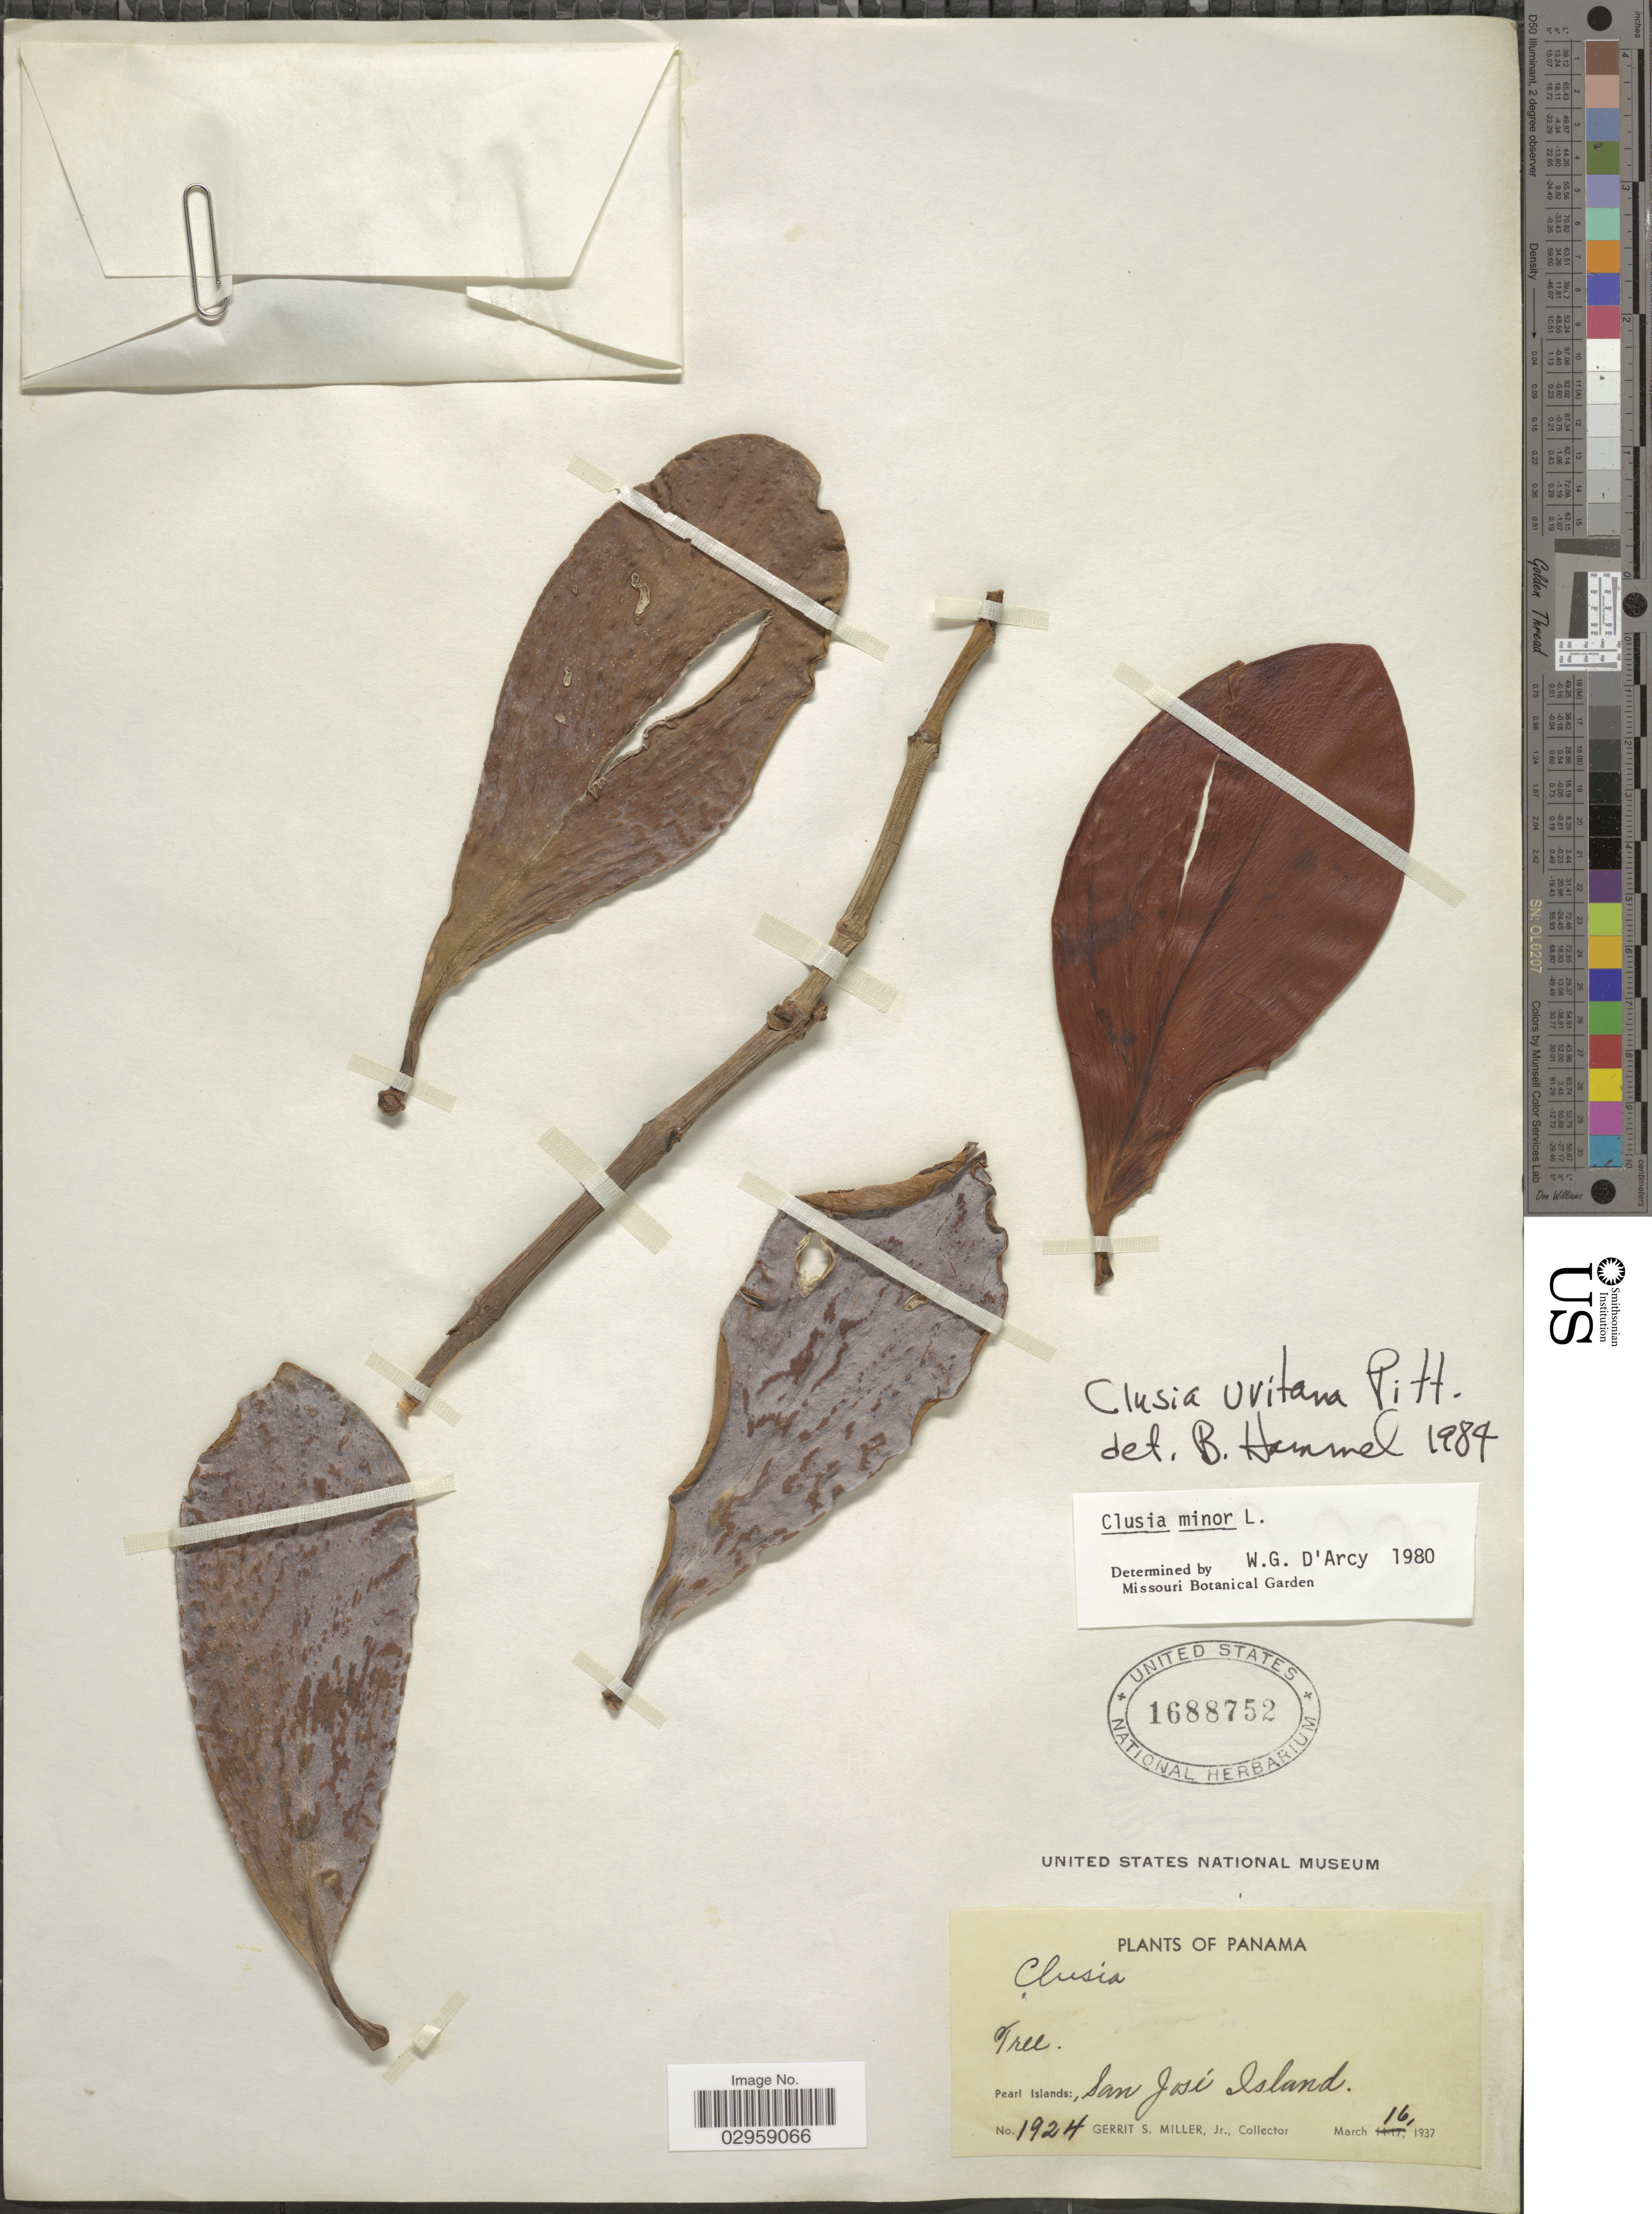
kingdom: Plantae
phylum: Tracheophyta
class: Magnoliopsida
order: Malpighiales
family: Clusiaceae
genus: Clusia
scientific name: Clusia uvitana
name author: Pittier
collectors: G. S. Miller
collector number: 1924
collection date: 1937-03-16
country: Panama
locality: Pearl Islands: San José Island.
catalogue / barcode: US 1688752